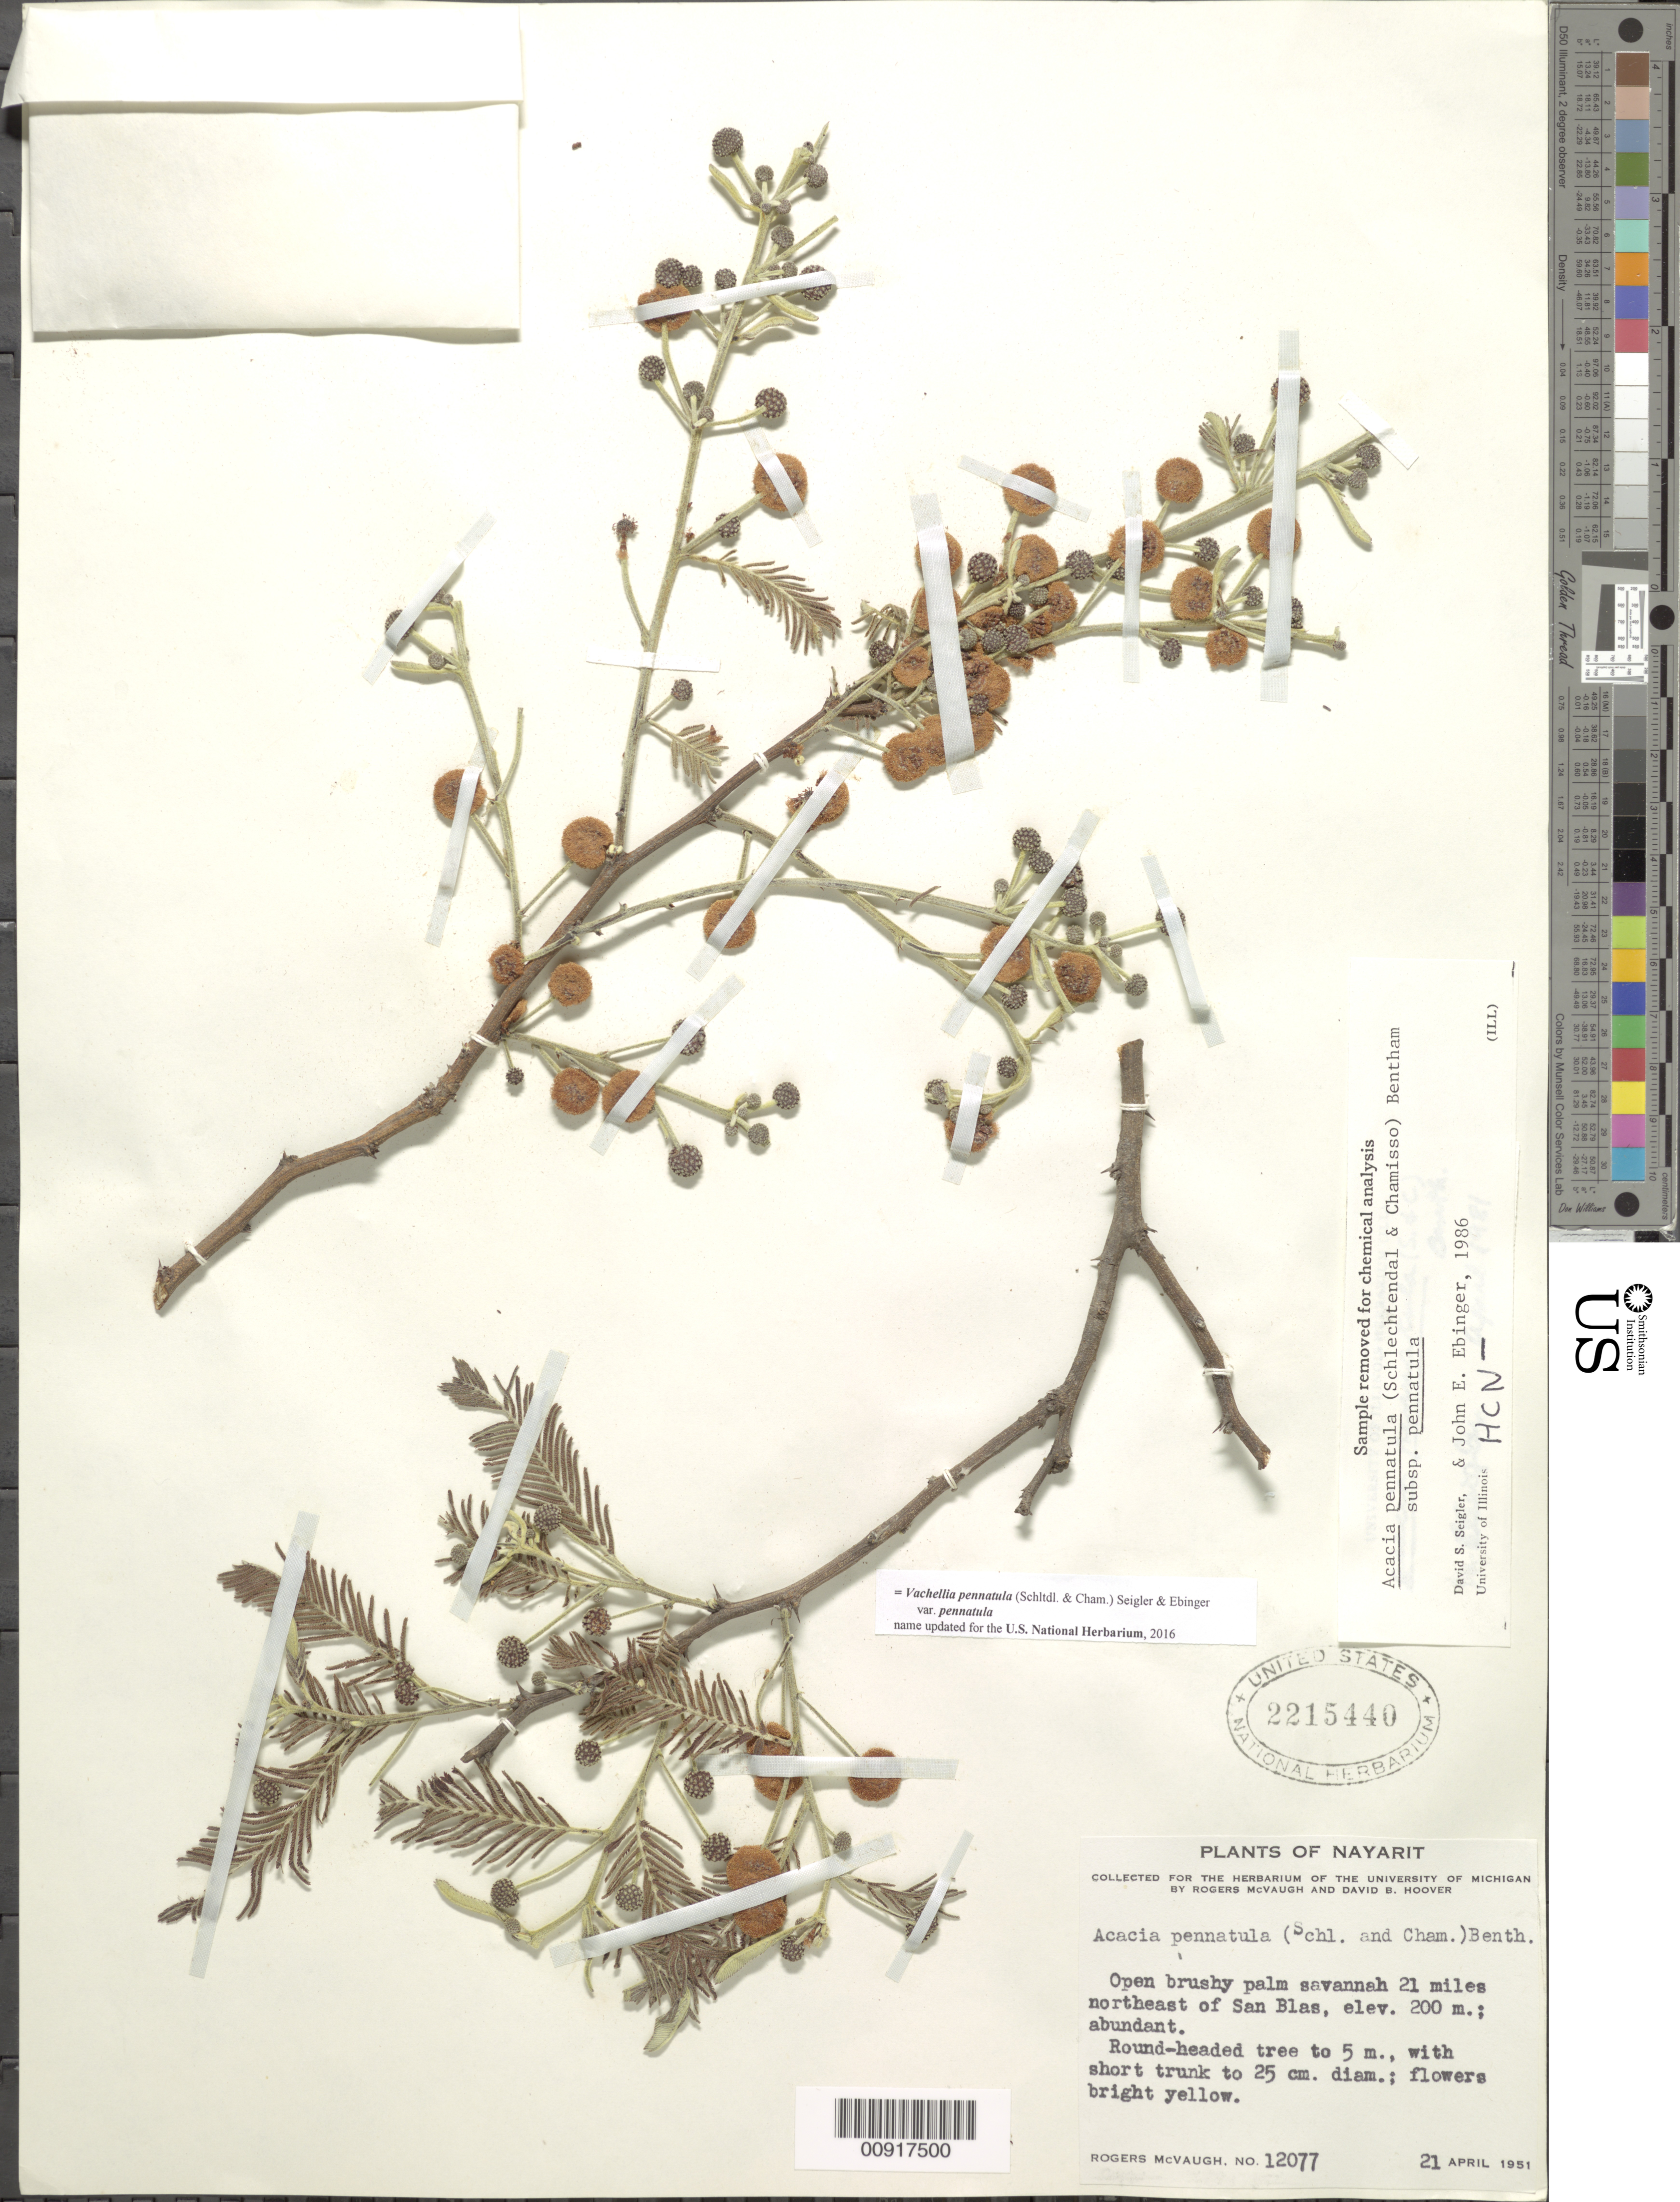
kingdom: Plantae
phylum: Tracheophyta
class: Magnoliopsida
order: Fabales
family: Fabaceae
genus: Vachellia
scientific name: Vachellia pennatula var. pennatula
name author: (Schltdl. & Cham.) Seigler & Ebinger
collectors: R. McVaugh & D. B. Hoover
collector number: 12077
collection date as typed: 21 Apr 1951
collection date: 1951-04-21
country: Mexico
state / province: Nayarit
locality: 21 miles northeast of San Blas.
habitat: Open brushy palm savannah.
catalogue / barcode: US 2215440